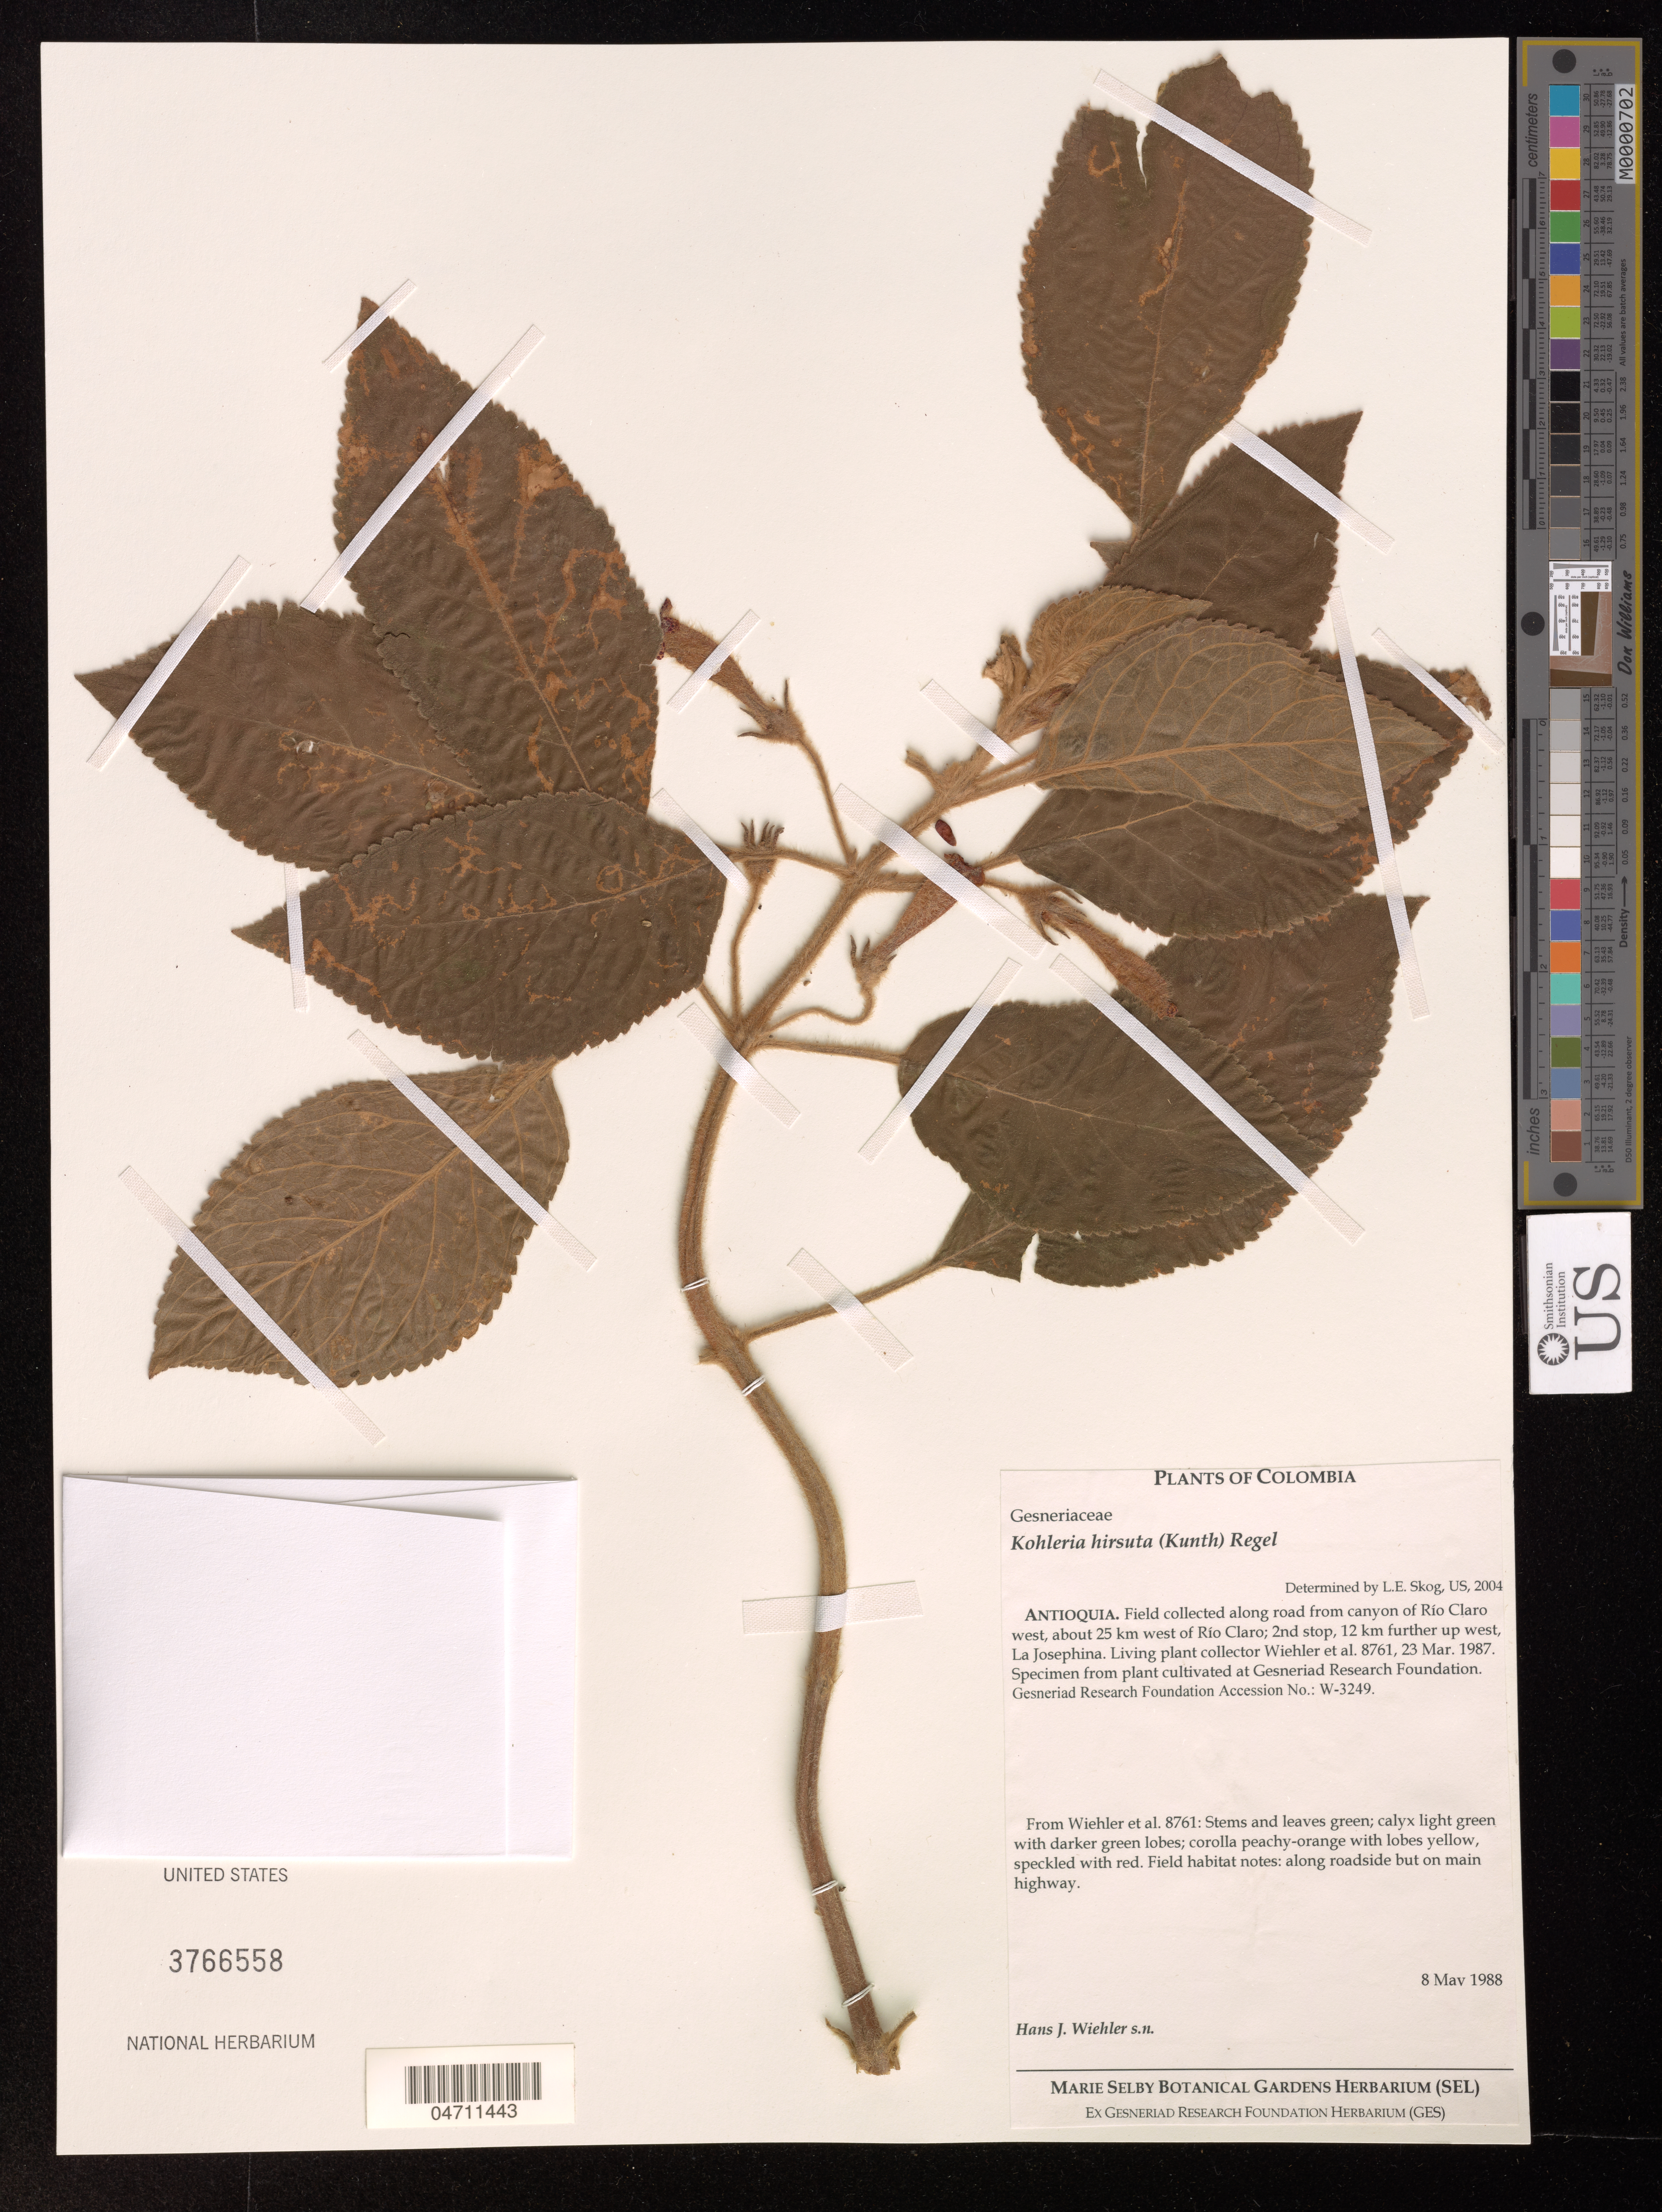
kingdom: Plantae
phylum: Tracheophyta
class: Magnoliopsida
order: Lamiales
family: Gesneriaceae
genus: Kohleria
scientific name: Kohleria hirsuta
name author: (Kunth) Regel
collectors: H. Wiehler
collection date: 1988-05-08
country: United States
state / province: Florida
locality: Cultivated at Gesneriad Research Foundation.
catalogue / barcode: US 3766558